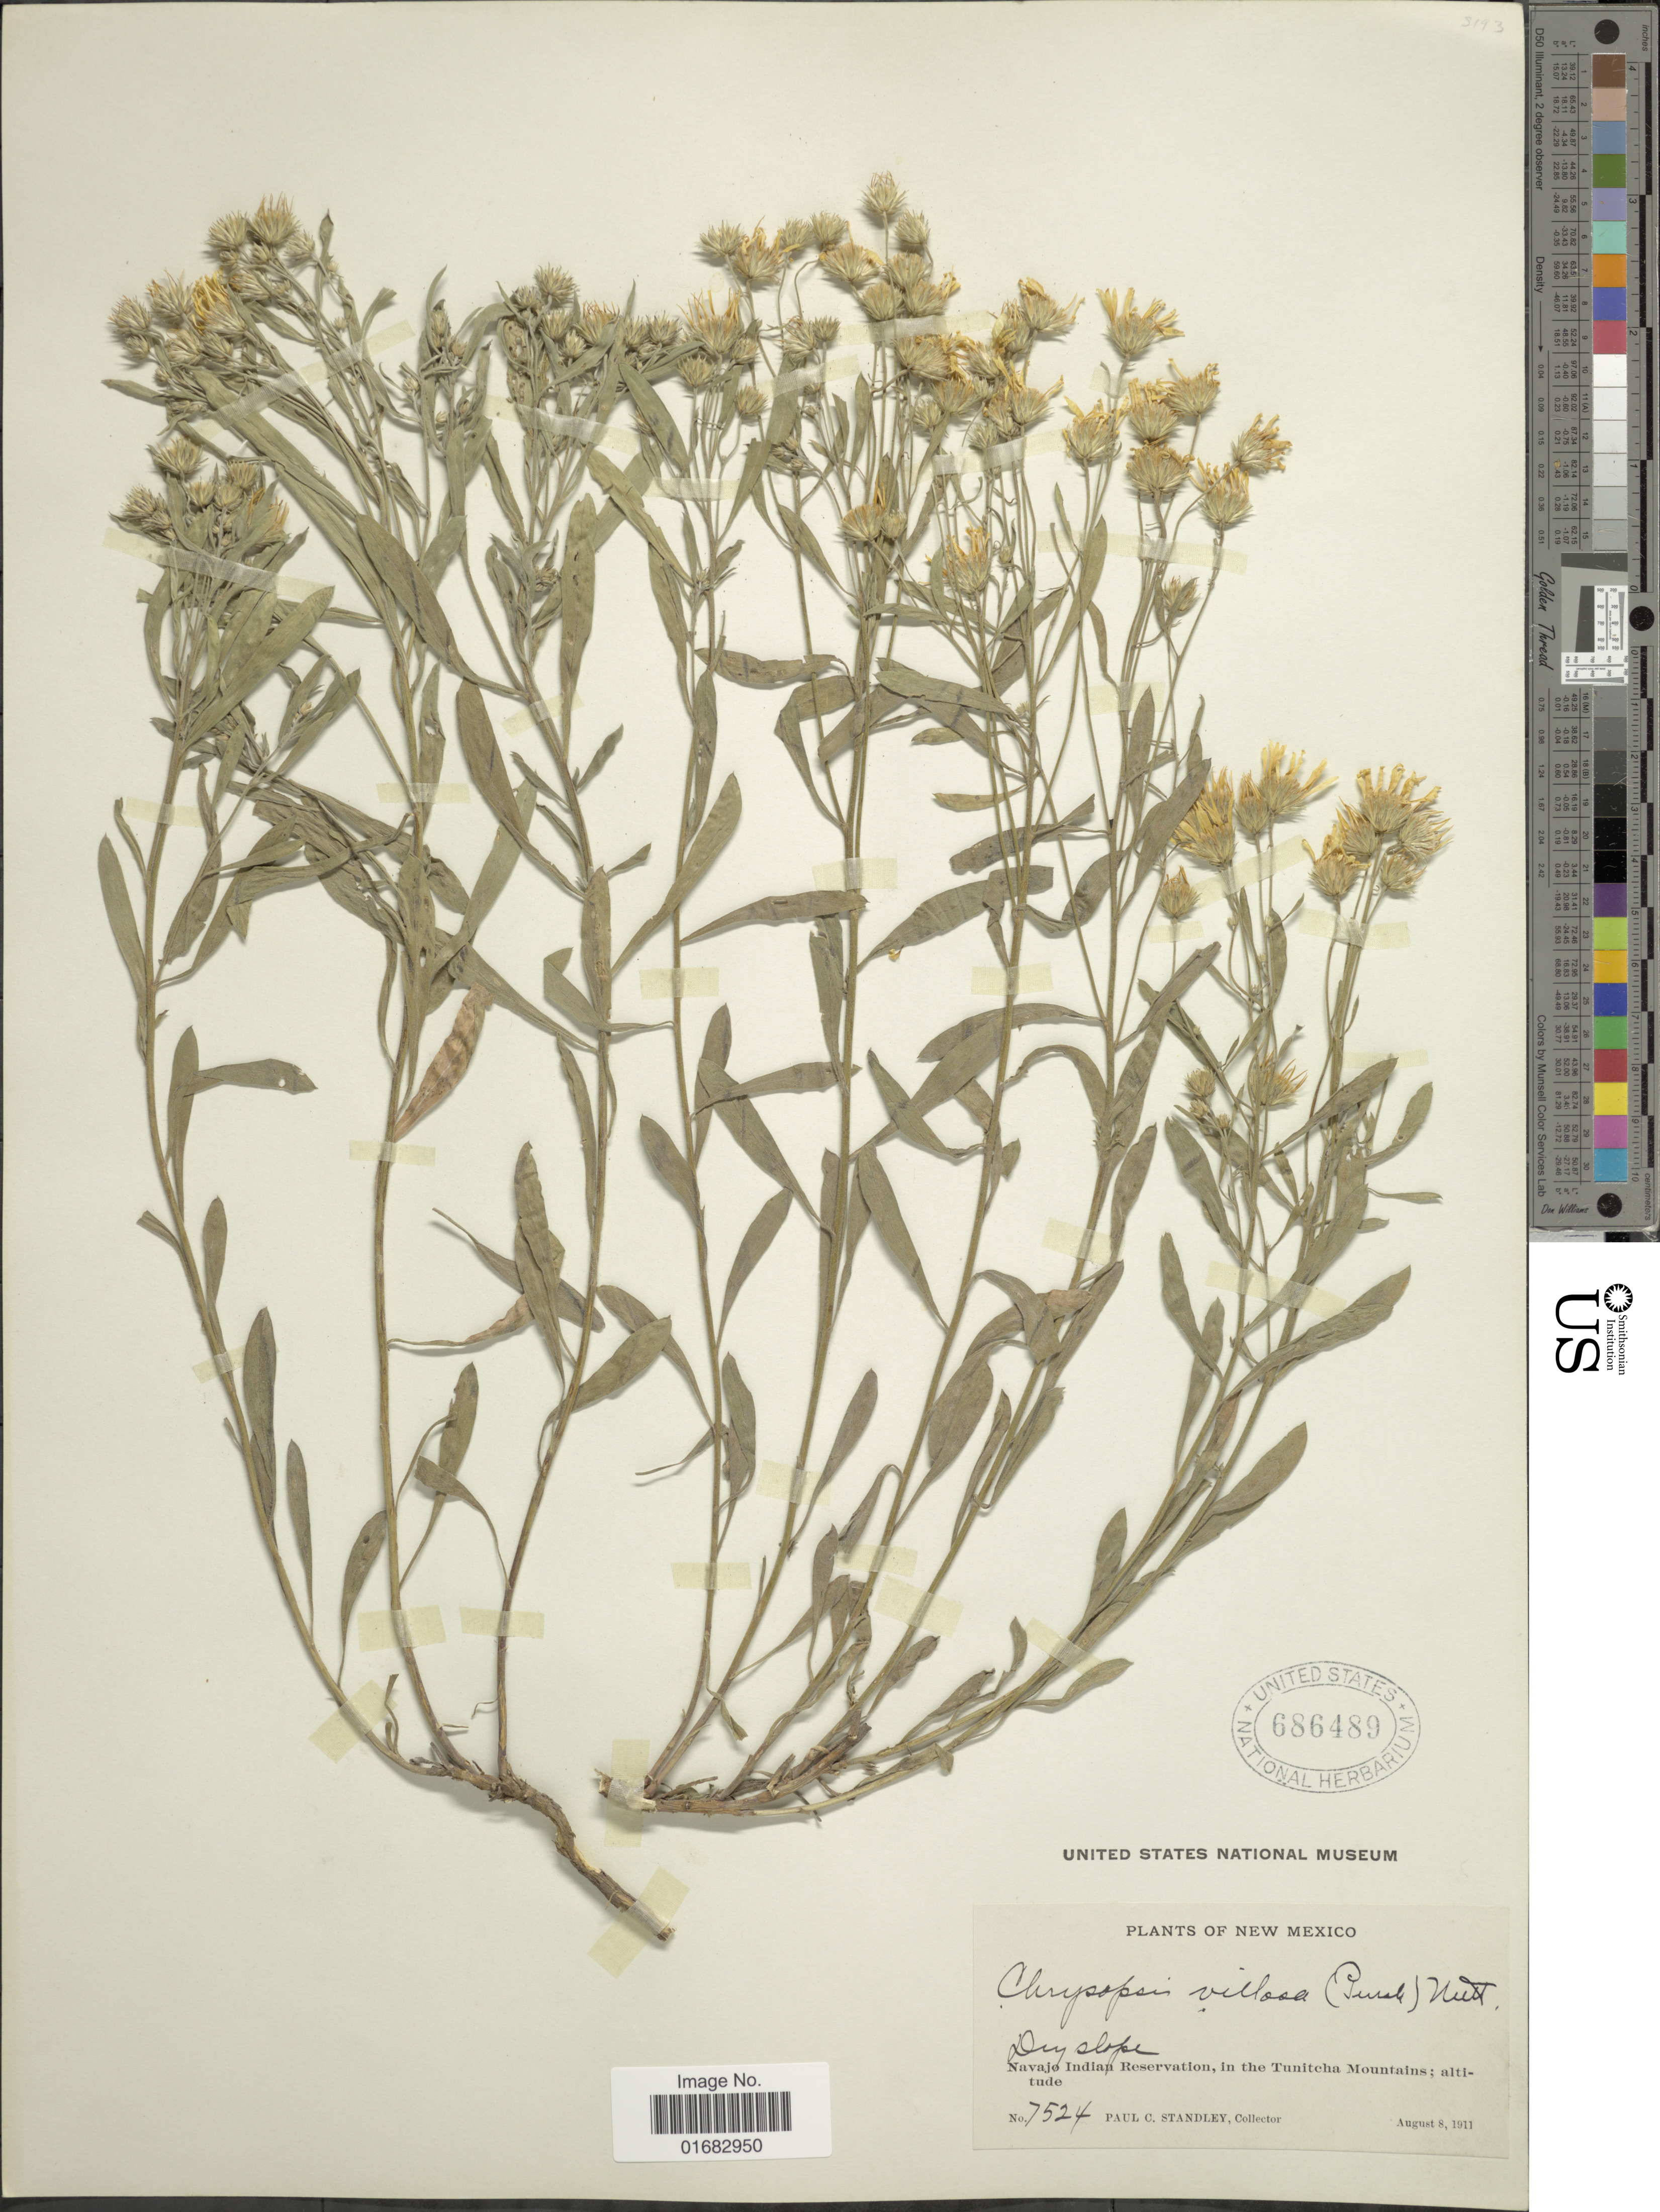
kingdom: Plantae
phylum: Tracheophyta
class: Magnoliopsida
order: Asterales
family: Asteraceae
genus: Heterotheca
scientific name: Heterotheca villosa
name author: (Pursh) Shinners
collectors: P. C. Standley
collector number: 7524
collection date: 1911-08-08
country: United States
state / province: New Mexico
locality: Dry slope, Navajo Indian Reservation, in the Tunitcha Mountains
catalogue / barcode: US 686489